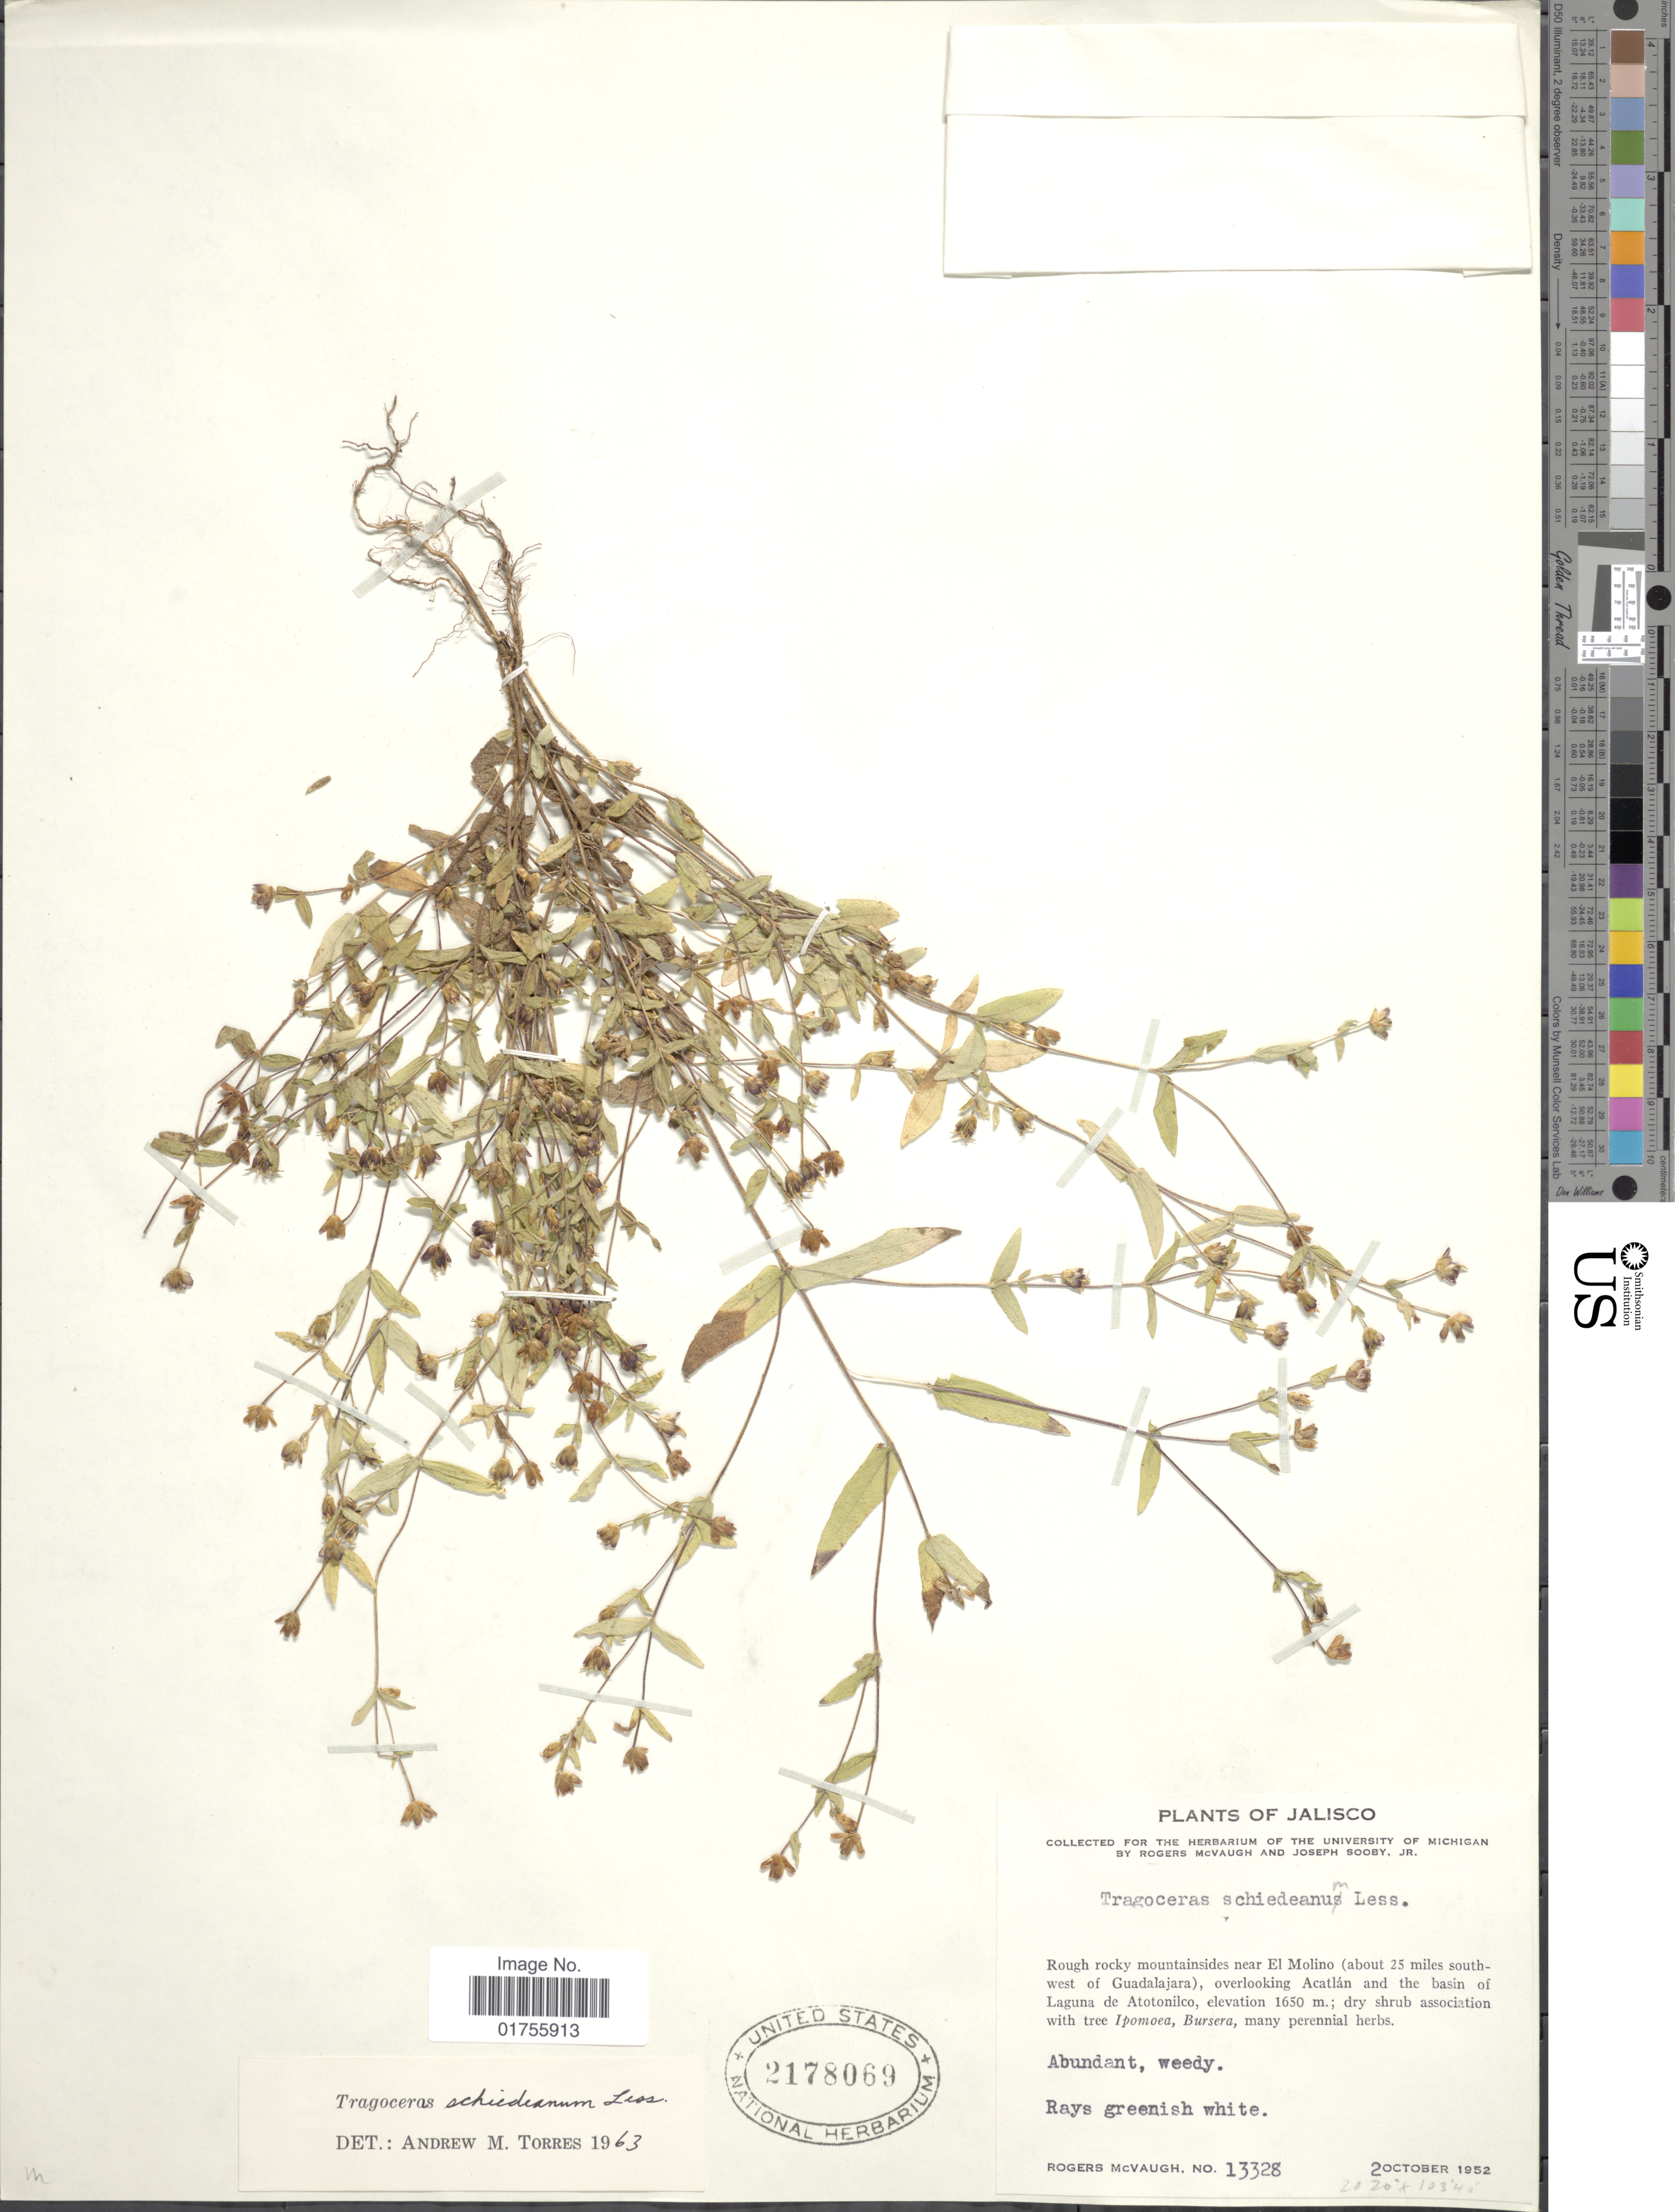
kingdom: Plantae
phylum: Tracheophyta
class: Magnoliopsida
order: Asterales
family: Asteraceae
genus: Tragoceros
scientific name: Tragoceros schiedeanum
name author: Less.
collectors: R. McVaugh & J. Sooby Jr.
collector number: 13328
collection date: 1952-10-02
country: Mexico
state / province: Jalisco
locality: Rough rocky mountainsides near El Molino (about 25 miles southwest of Guadalajara), overlooking Acatlan and the basin of Laguna de Atotonilco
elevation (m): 1650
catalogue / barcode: US 2178069